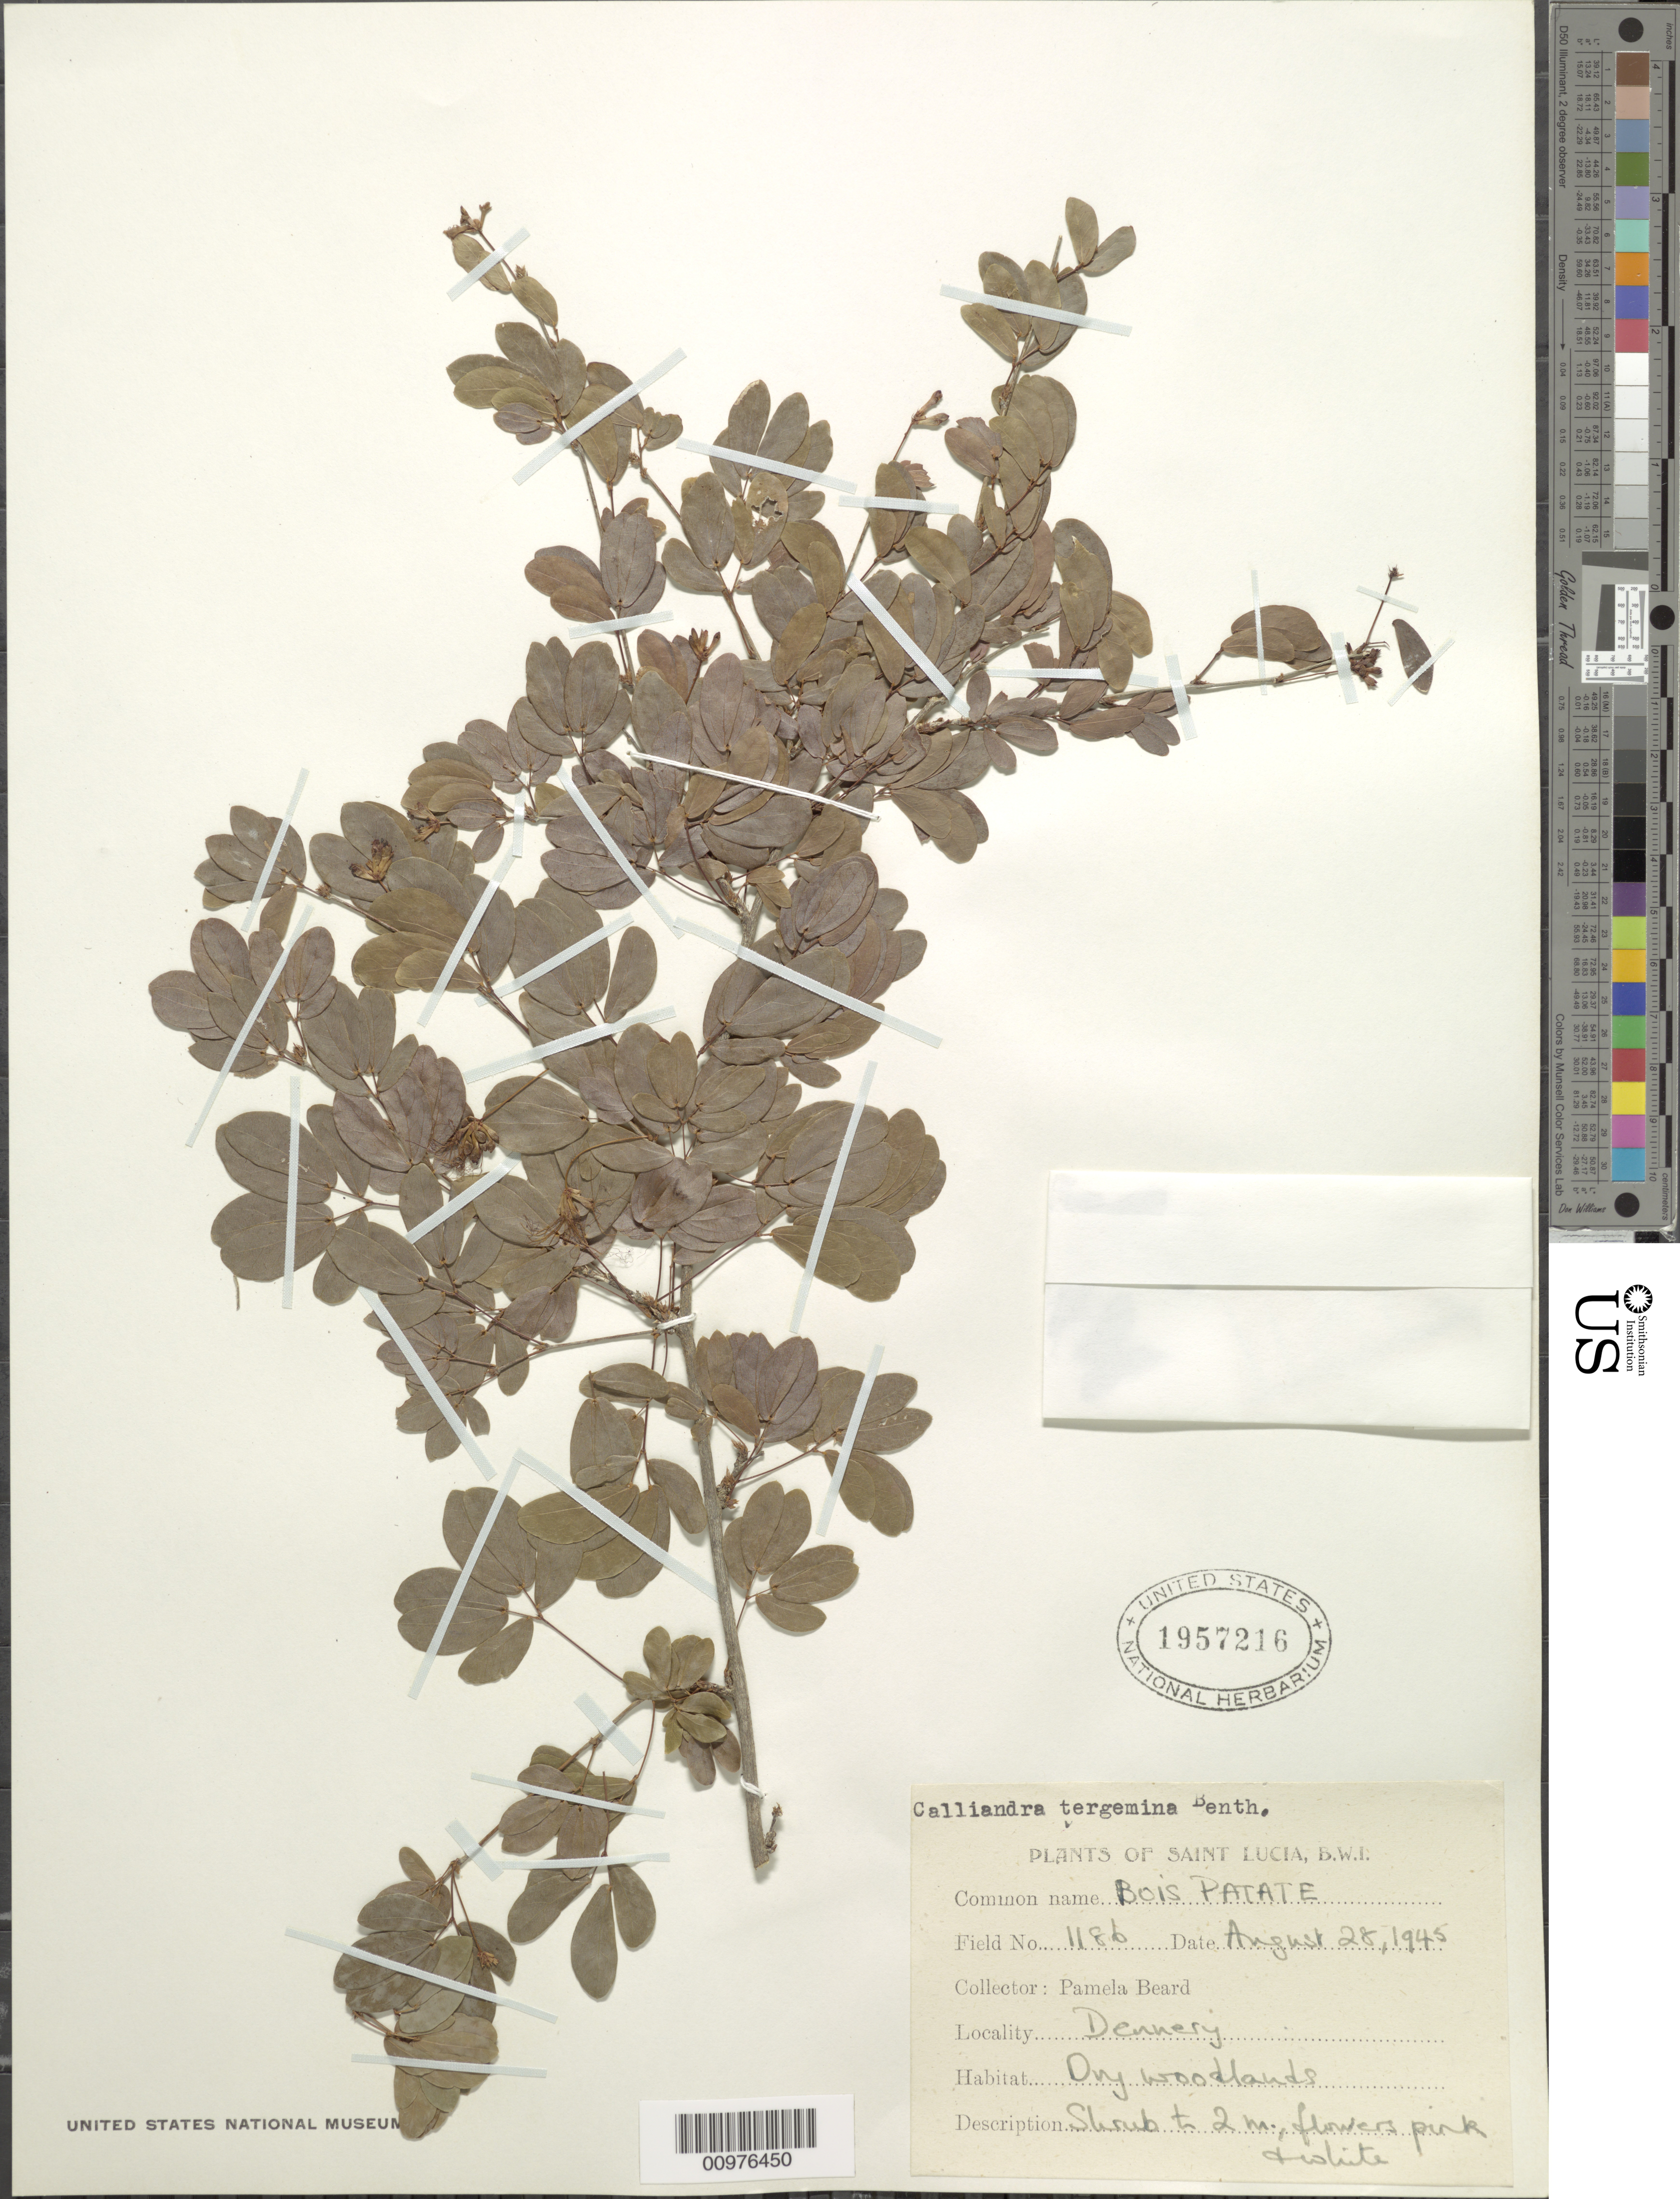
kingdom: Plantae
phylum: Tracheophyta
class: Magnoliopsida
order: Fabales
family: Fabaceae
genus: Calliandra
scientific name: Calliandra tergemina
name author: (L.) Benth.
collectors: P. Beard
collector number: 1186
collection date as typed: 28 Aug 1945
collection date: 1945-08-28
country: St. Lucia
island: St. Lucia I.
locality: Debbery Dry woodlands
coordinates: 0 N, 0 E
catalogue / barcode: US 1957216